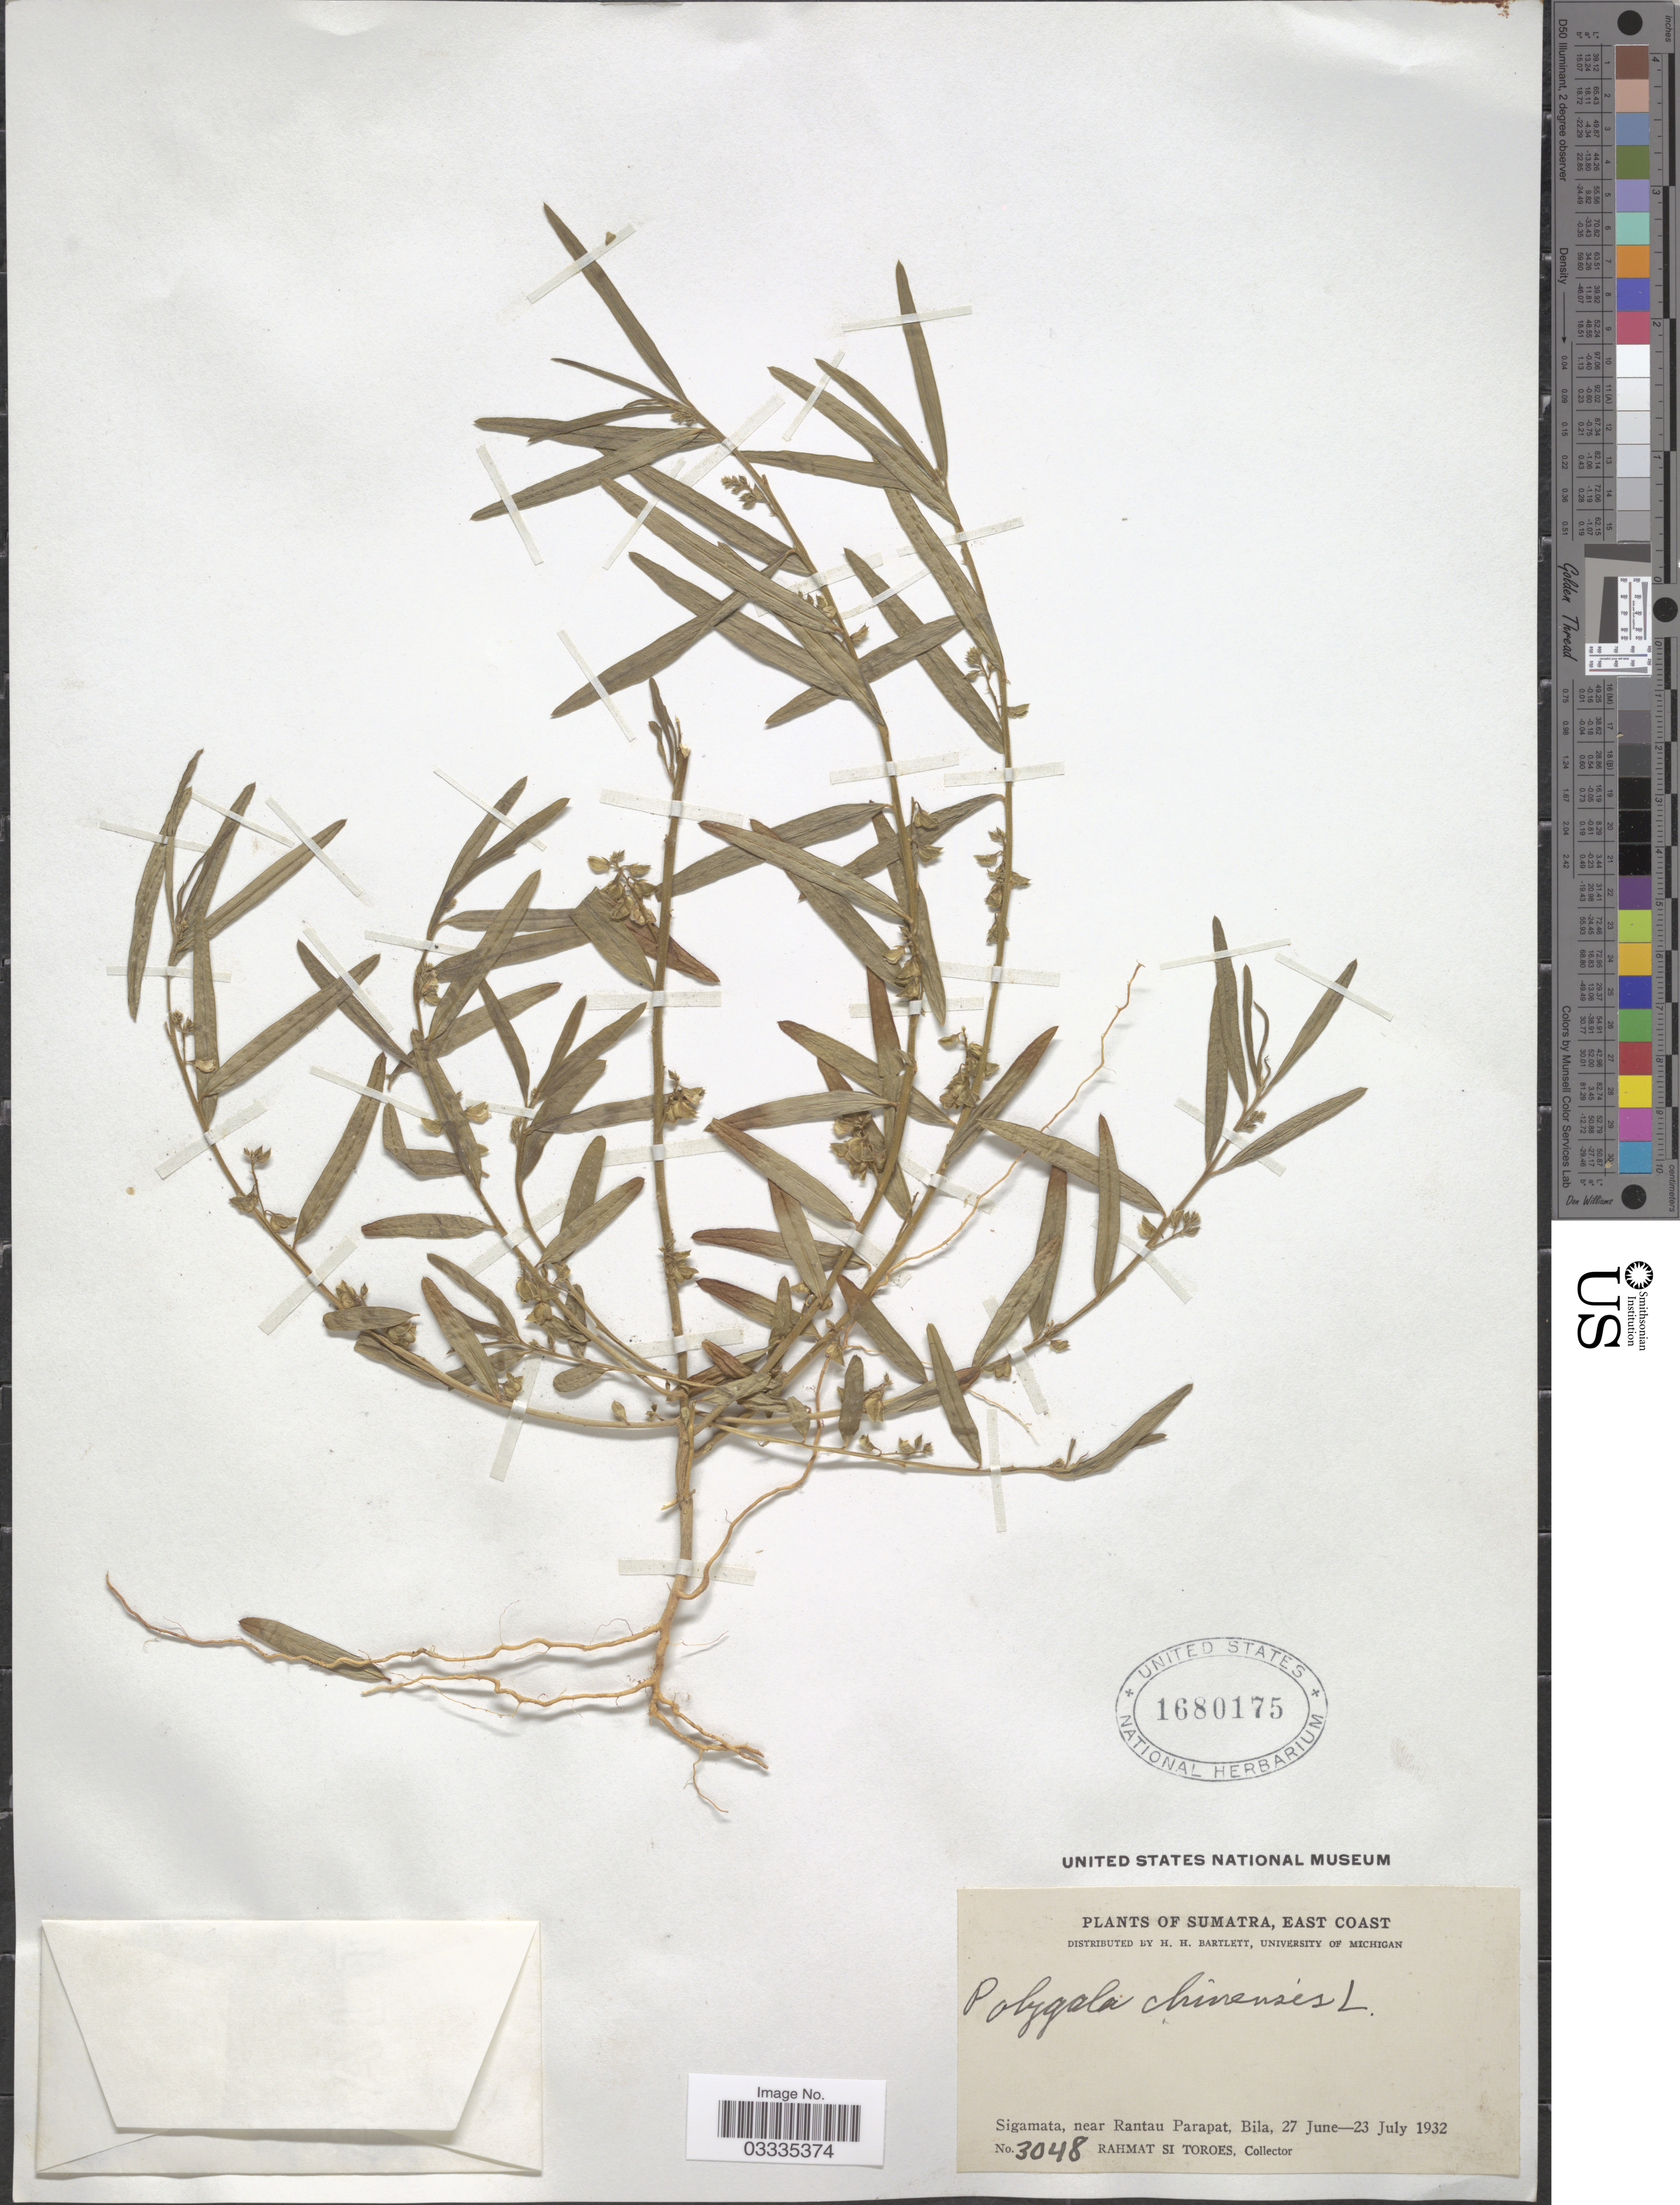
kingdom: Plantae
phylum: Tracheophyta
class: Magnoliopsida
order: Fabales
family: Polygalaceae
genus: Polygala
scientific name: Polygala chinensis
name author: L.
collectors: Rahmat Si Boeea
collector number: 3048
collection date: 1932-06-27/1932-07-23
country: Indonesia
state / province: Sumatra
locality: East Coast. Sigamata, near Rantau Parapat, Bila.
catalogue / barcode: US 1680175